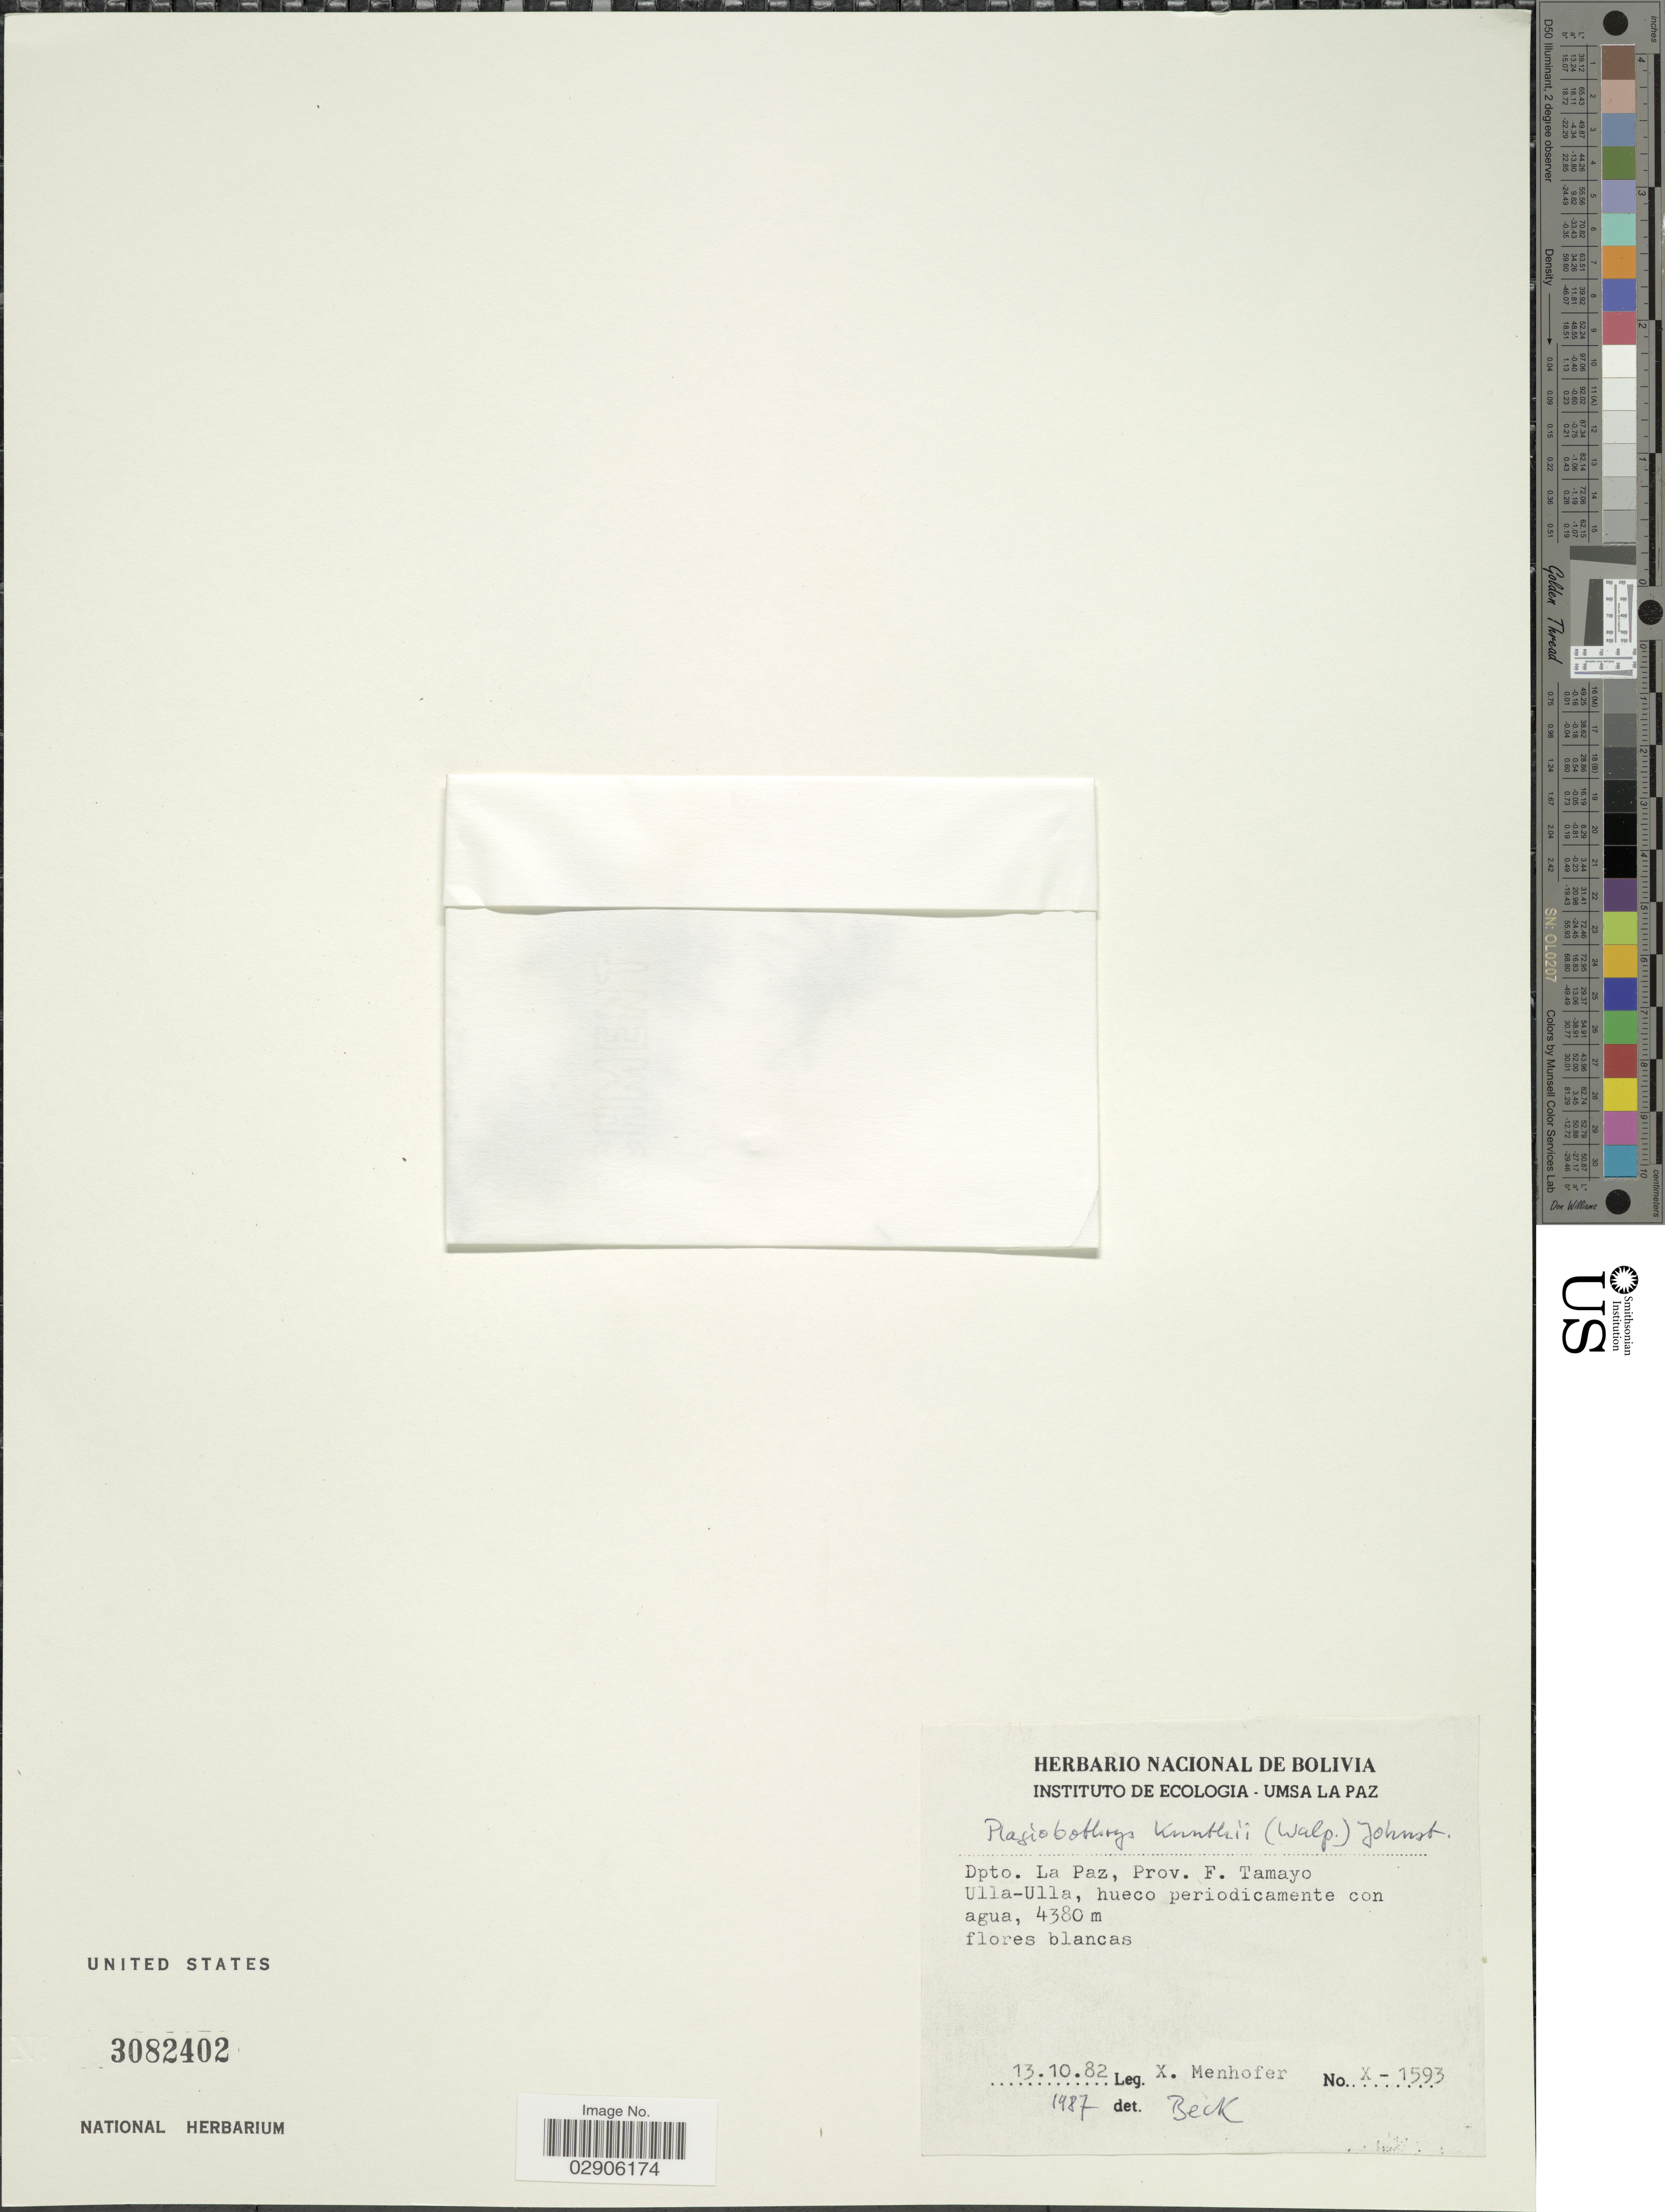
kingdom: Plantae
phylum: Tracheophyta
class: Magnoliopsida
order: Boraginales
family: Boraginaceae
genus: Plagiobothrys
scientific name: Plagiobothrys kunthii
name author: (Walp.) I.M. Johnst.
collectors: X. Menhofer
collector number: X-1593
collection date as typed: Transcribed d/m/y: 13/10/82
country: Bolivia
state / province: La Paz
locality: Dpto. La Paz, Prov. F. Tamayo, Ulla-Ulla, hueco periodicamente con agua.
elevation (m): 4380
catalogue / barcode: US 3082402